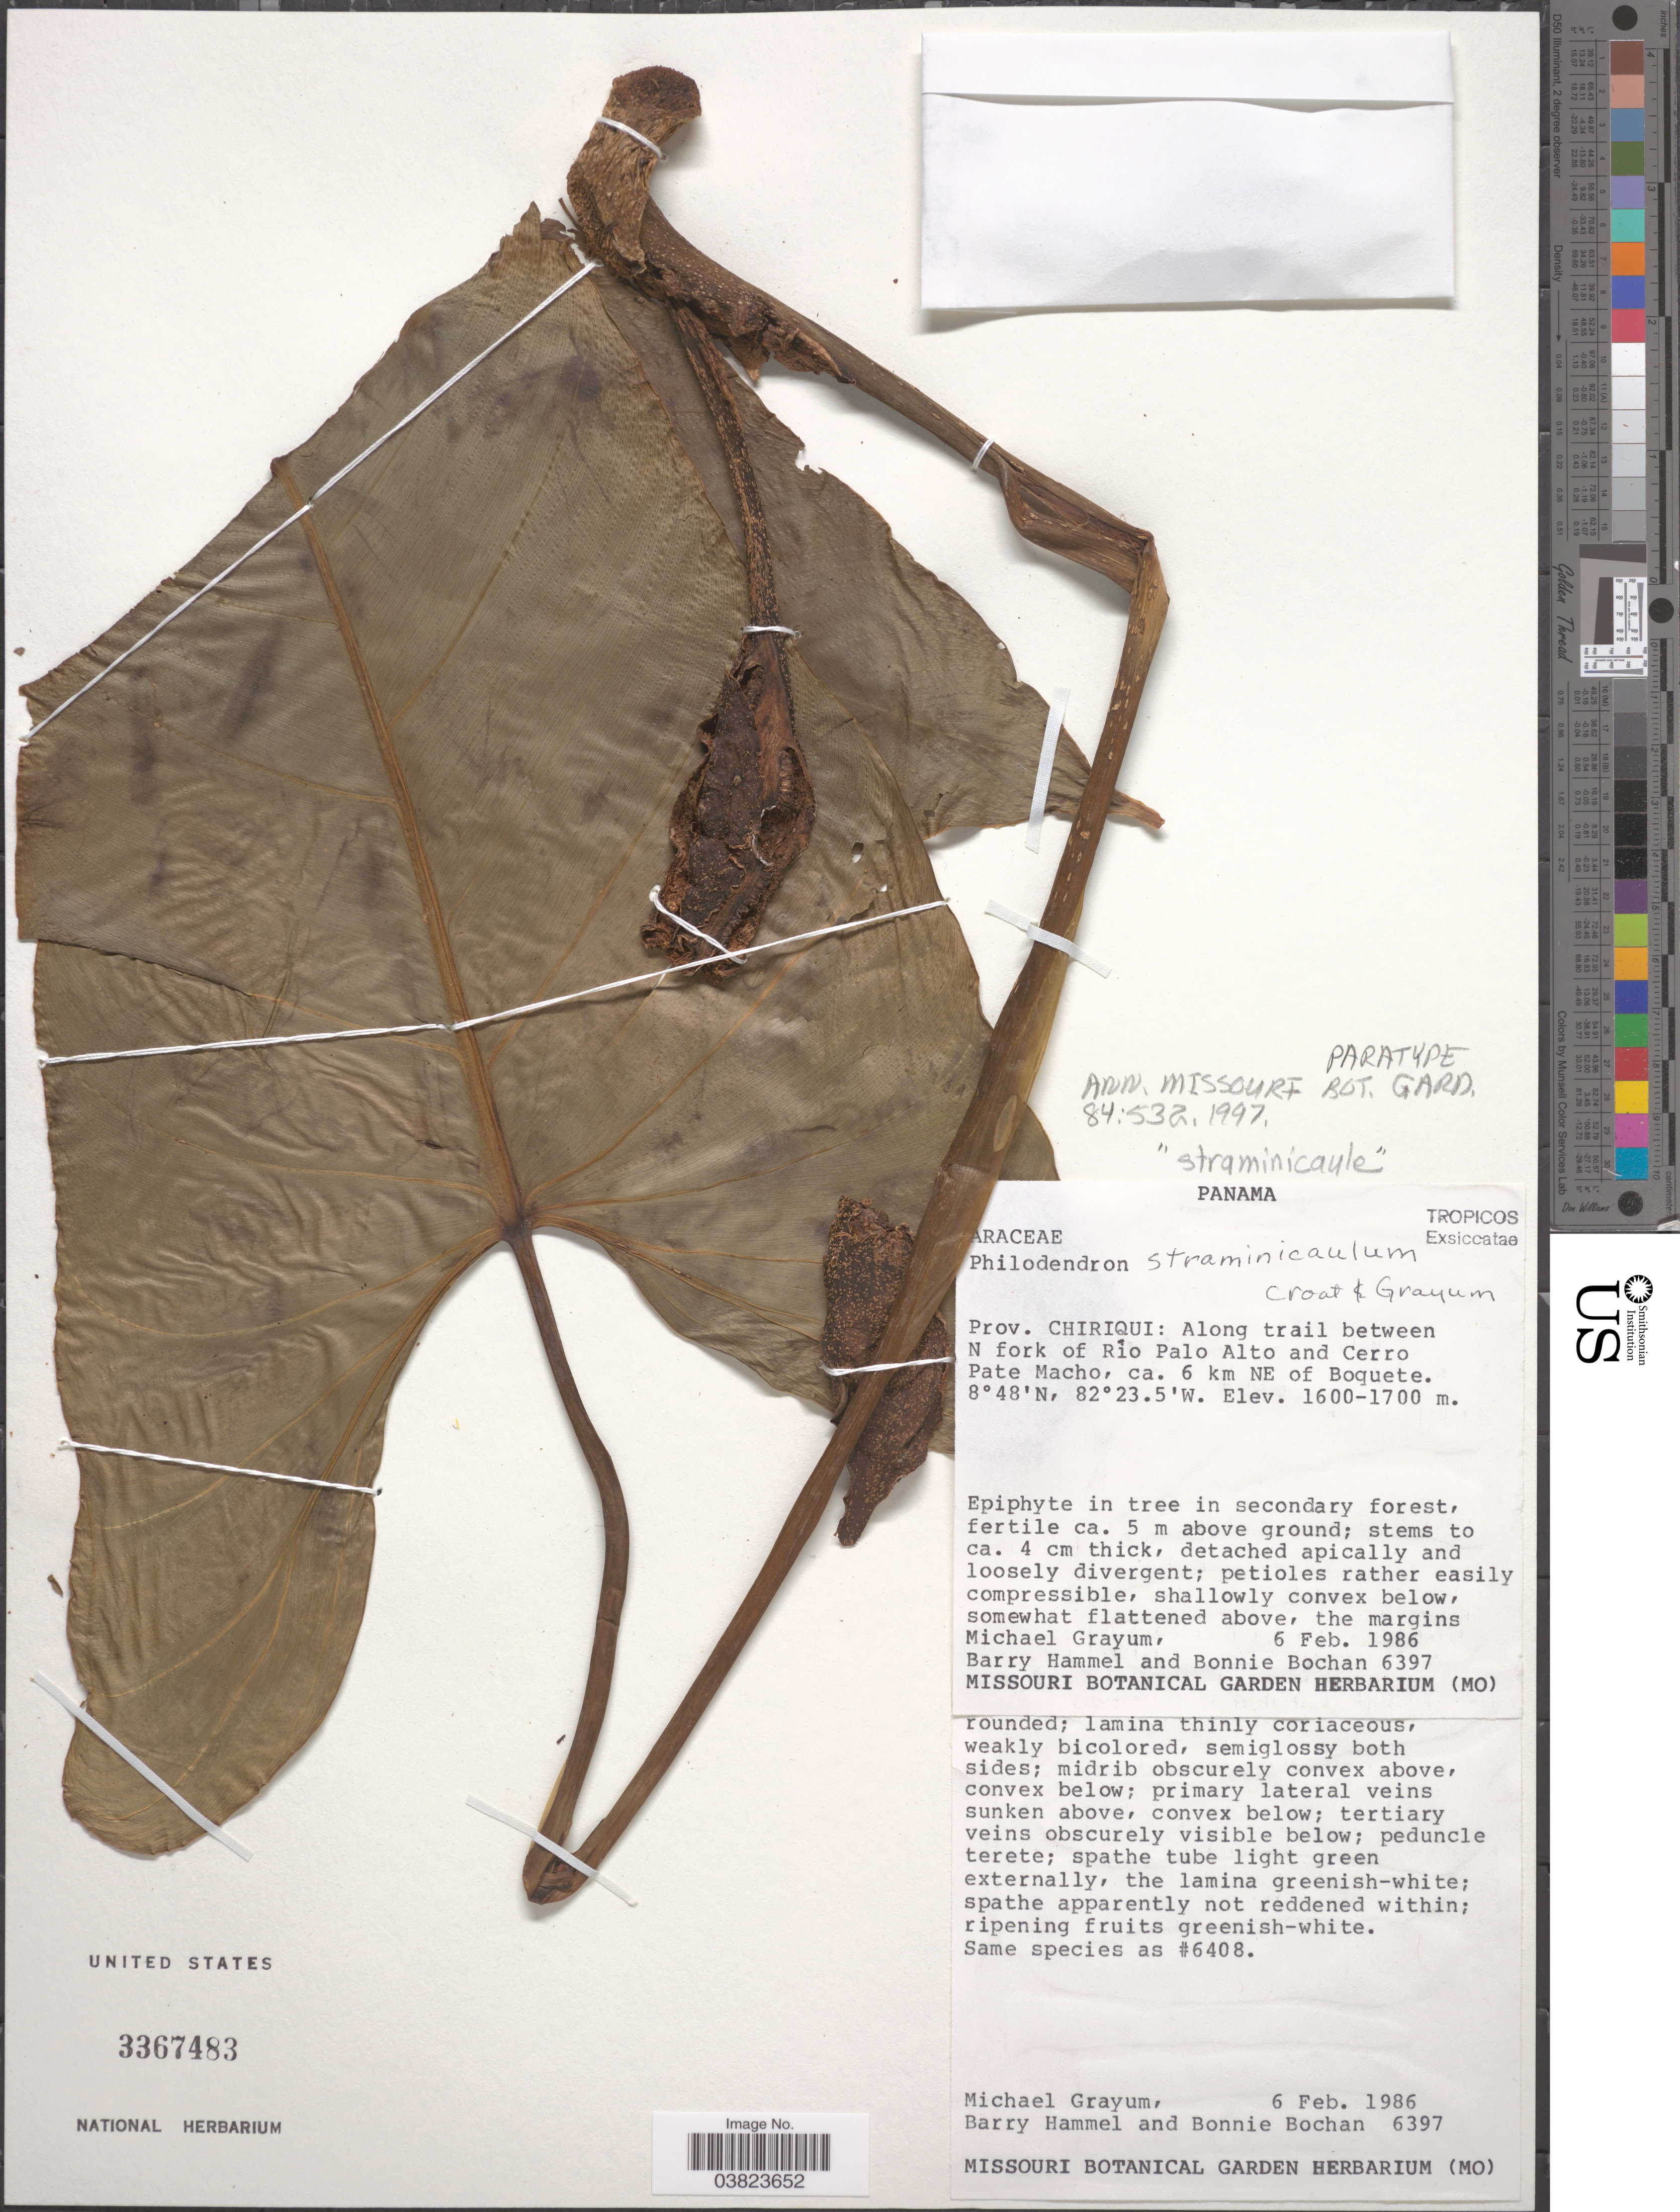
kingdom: Plantae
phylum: Tracheophyta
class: Liliopsida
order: Alismatales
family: Araceae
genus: Philodendron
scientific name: Philodendron straminicaule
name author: Croat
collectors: M. H. Grayum, B. Hammel & B. Bochan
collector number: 6397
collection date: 1986-02-06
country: Panama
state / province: Chiriqui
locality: Along trail between N fork of Río Palo Alto and Cerro Pate Macho, ca. 6 km NE of Boquete.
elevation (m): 1600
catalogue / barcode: US 3367483